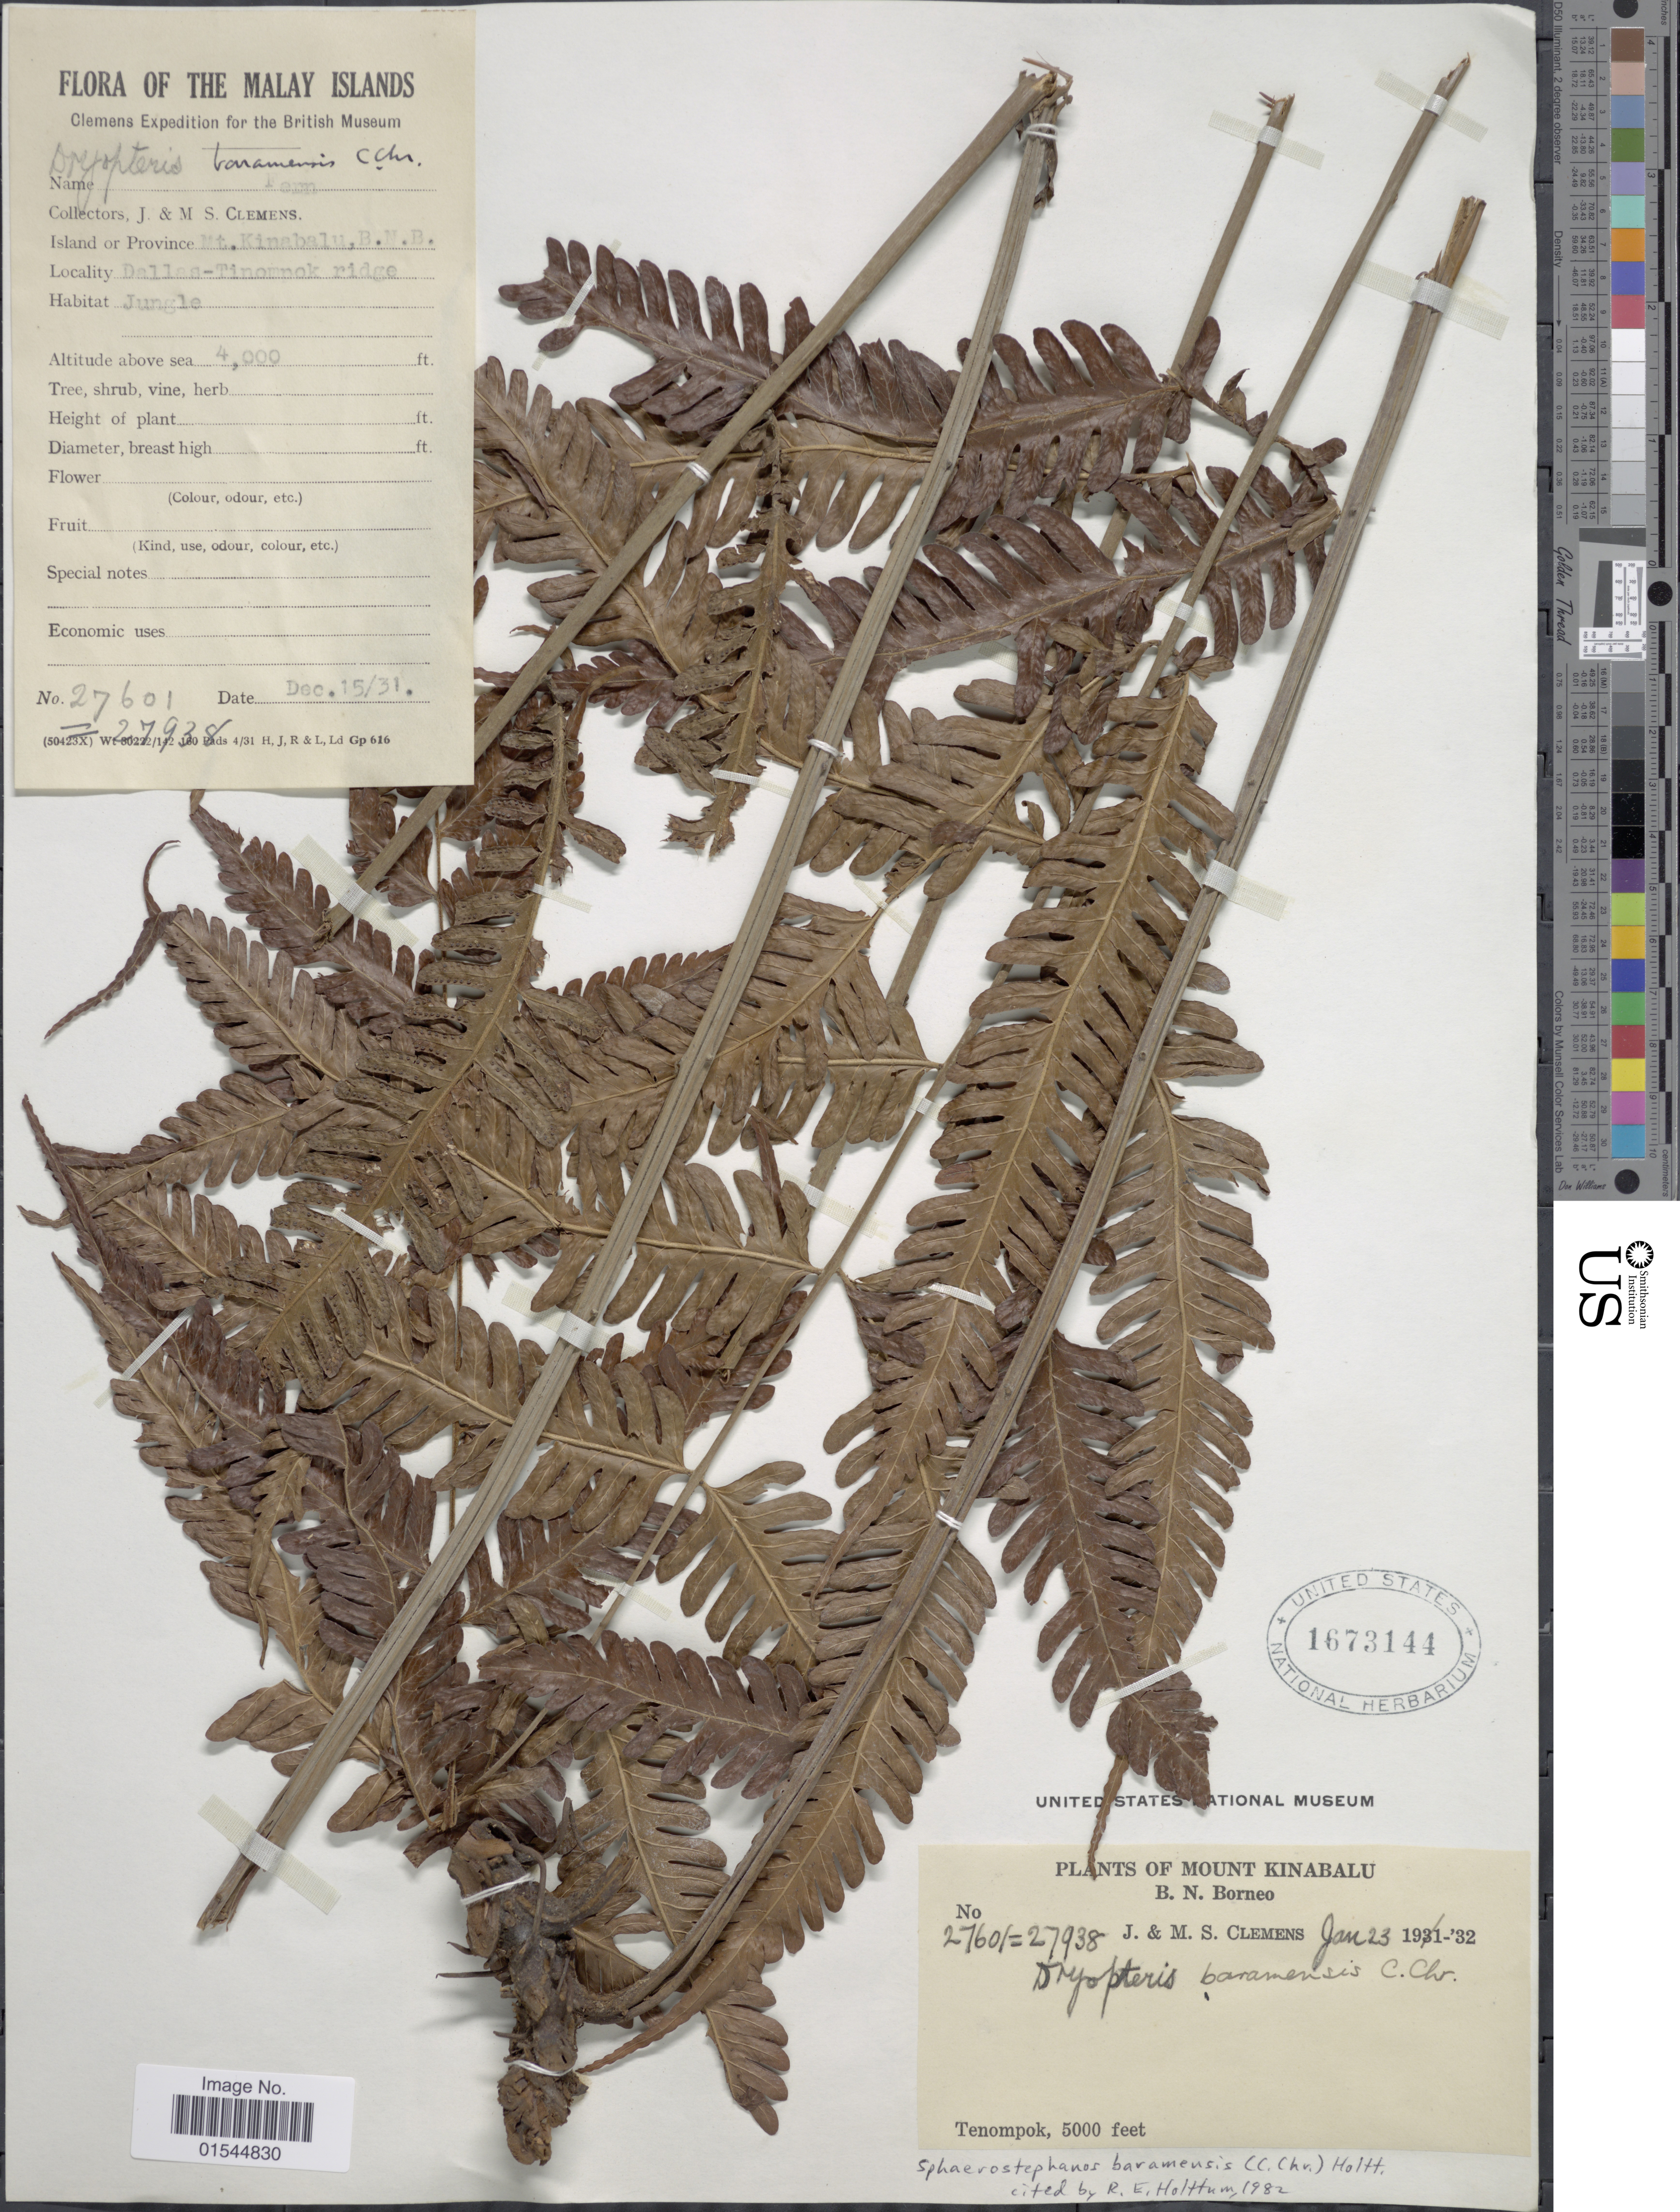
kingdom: Plantae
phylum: Tracheophyta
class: Polypodiopsida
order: Polypodiales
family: Thelypteridaceae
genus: Sphaerostephanos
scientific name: Sphaerostephanos baramensis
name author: (C. Chr.) Holttum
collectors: J. Clemens & M. S. Clemens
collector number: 27601=27938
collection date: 1931-12-15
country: Malaysia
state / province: Sabah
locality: Malay Islands, Mount Kinabalu, B. N. Borneo, Tenompok, Mt. Kinabalu, B.N.B., Dallas-Tinompok ridge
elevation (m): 1219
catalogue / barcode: US 1673144